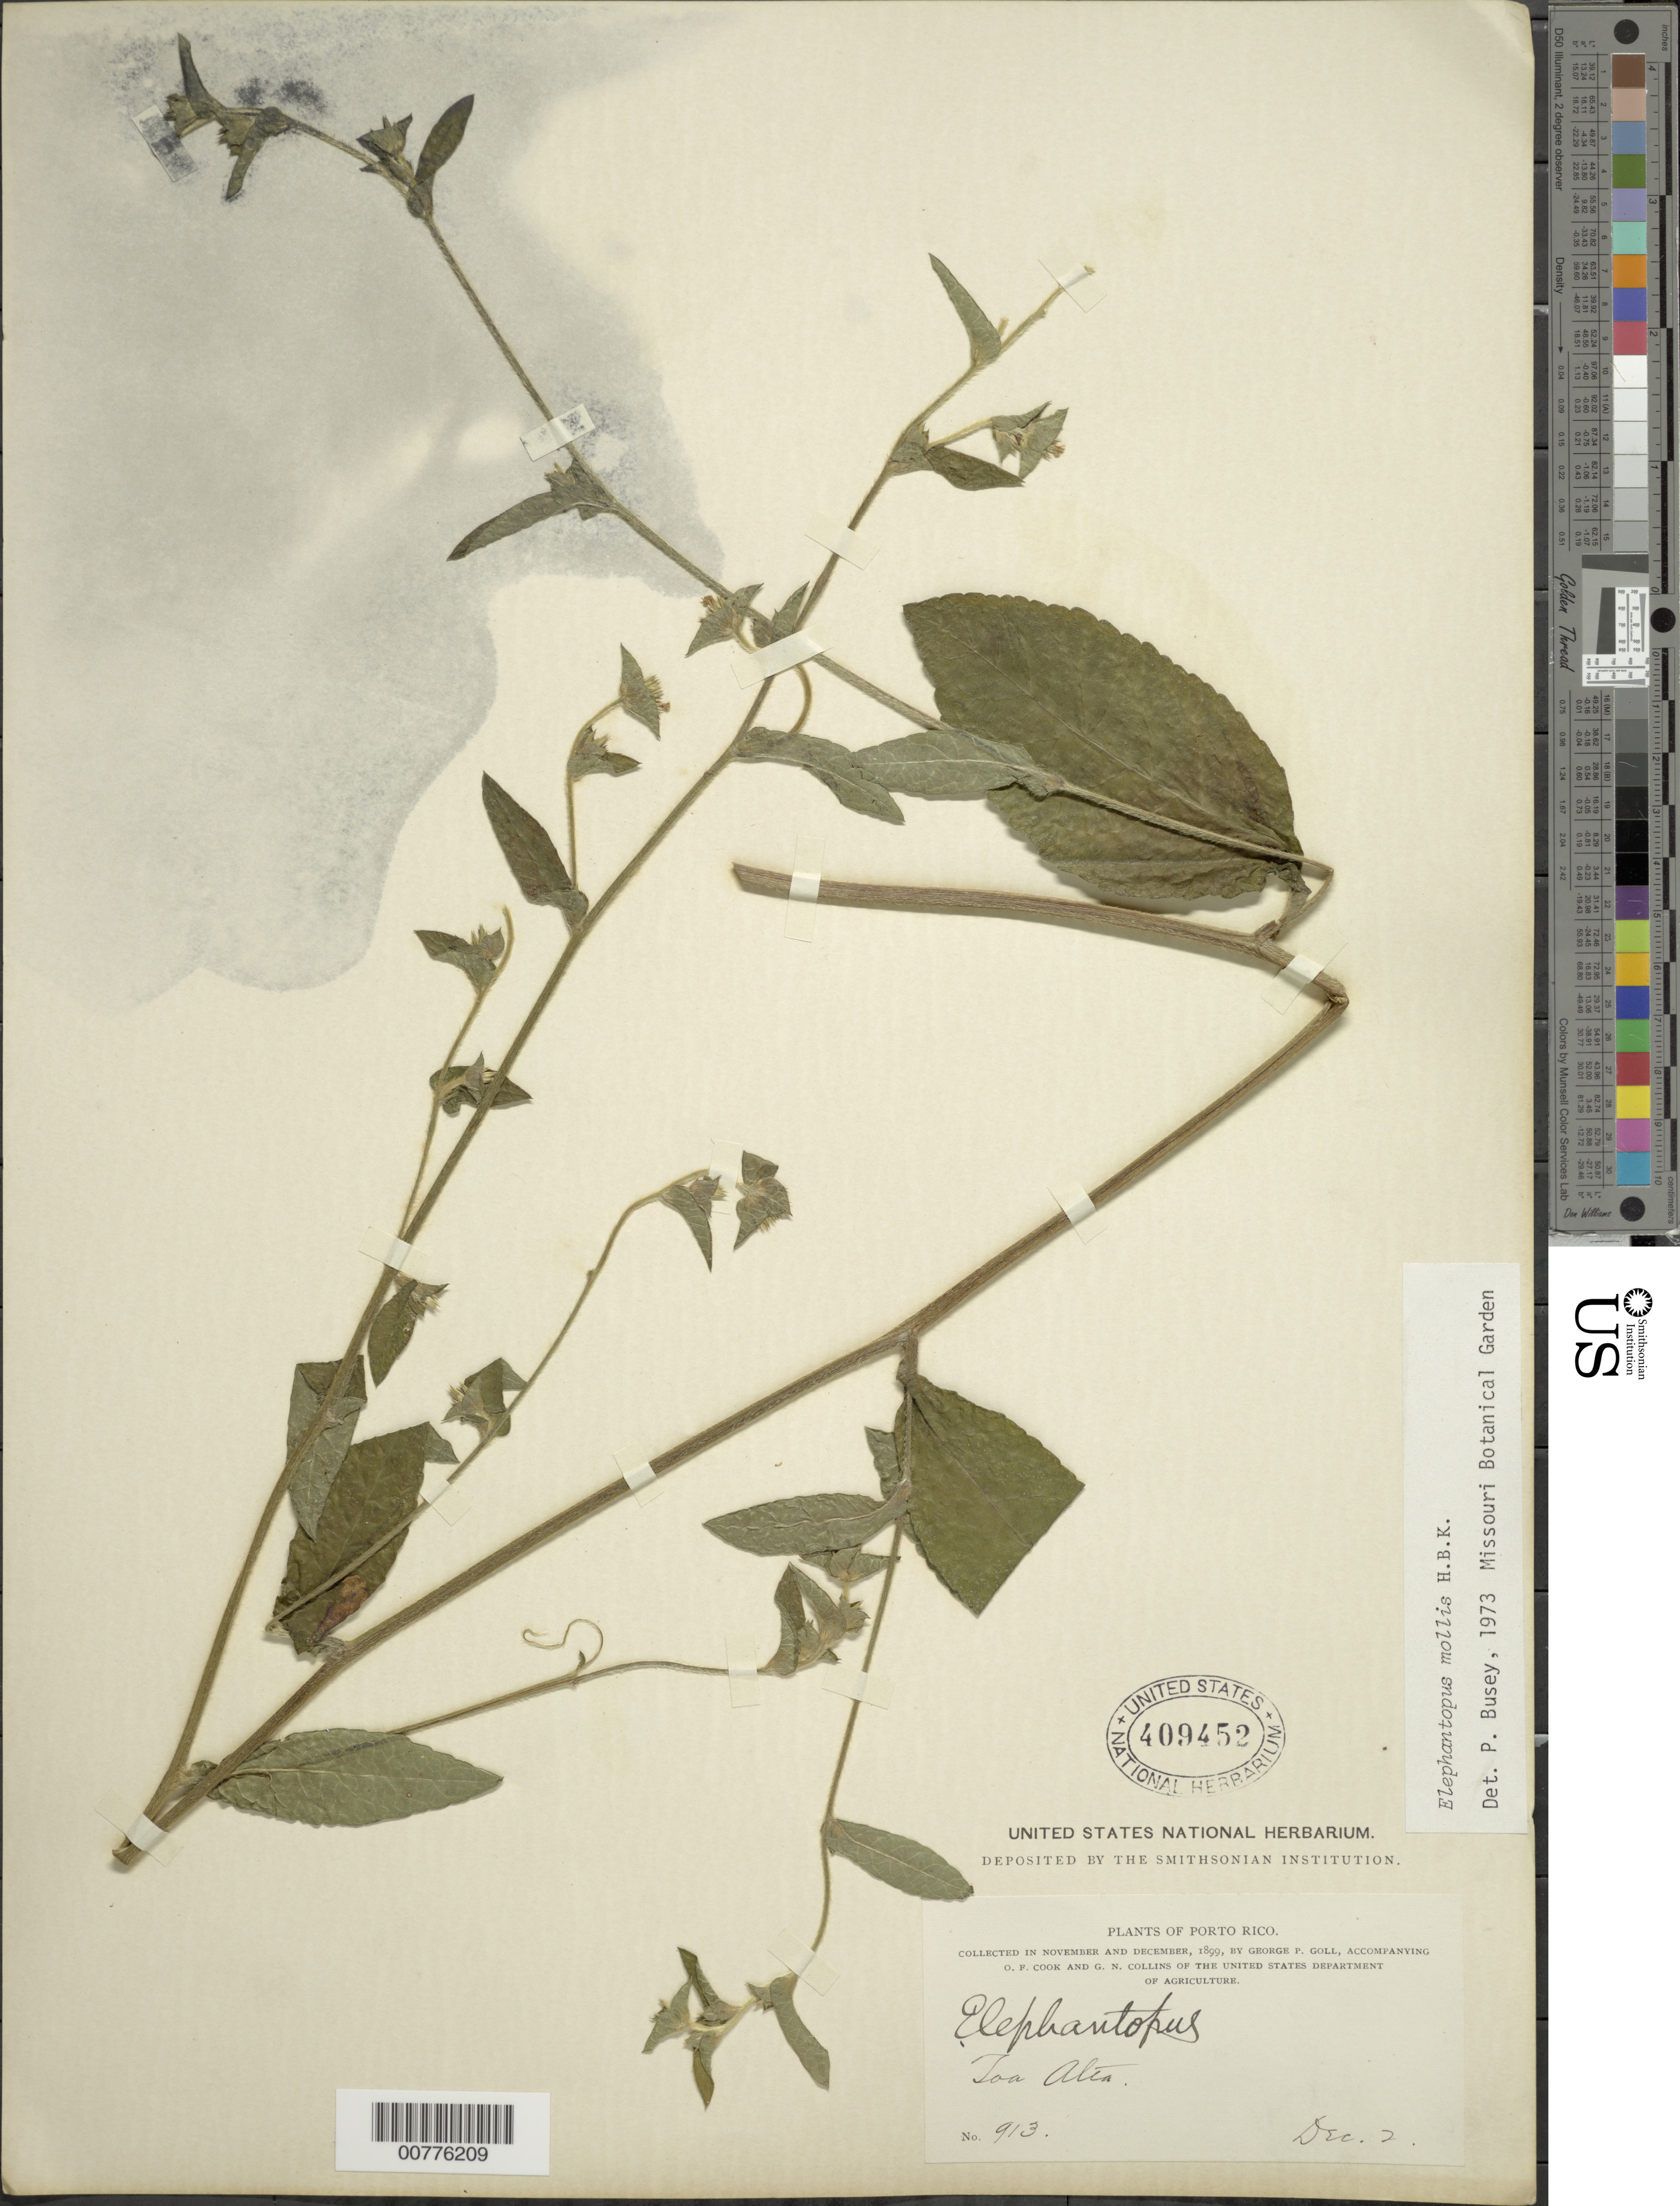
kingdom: Plantae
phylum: Tracheophyta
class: Magnoliopsida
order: Asterales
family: Asteraceae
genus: Elephantopus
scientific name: Elephantopus mollis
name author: Kunth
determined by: Busey, P.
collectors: G. Goll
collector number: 913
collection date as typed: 02 Dec 1899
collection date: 1899-12-02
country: Puerto Rico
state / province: Toa Alta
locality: Toa Alta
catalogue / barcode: US 409452